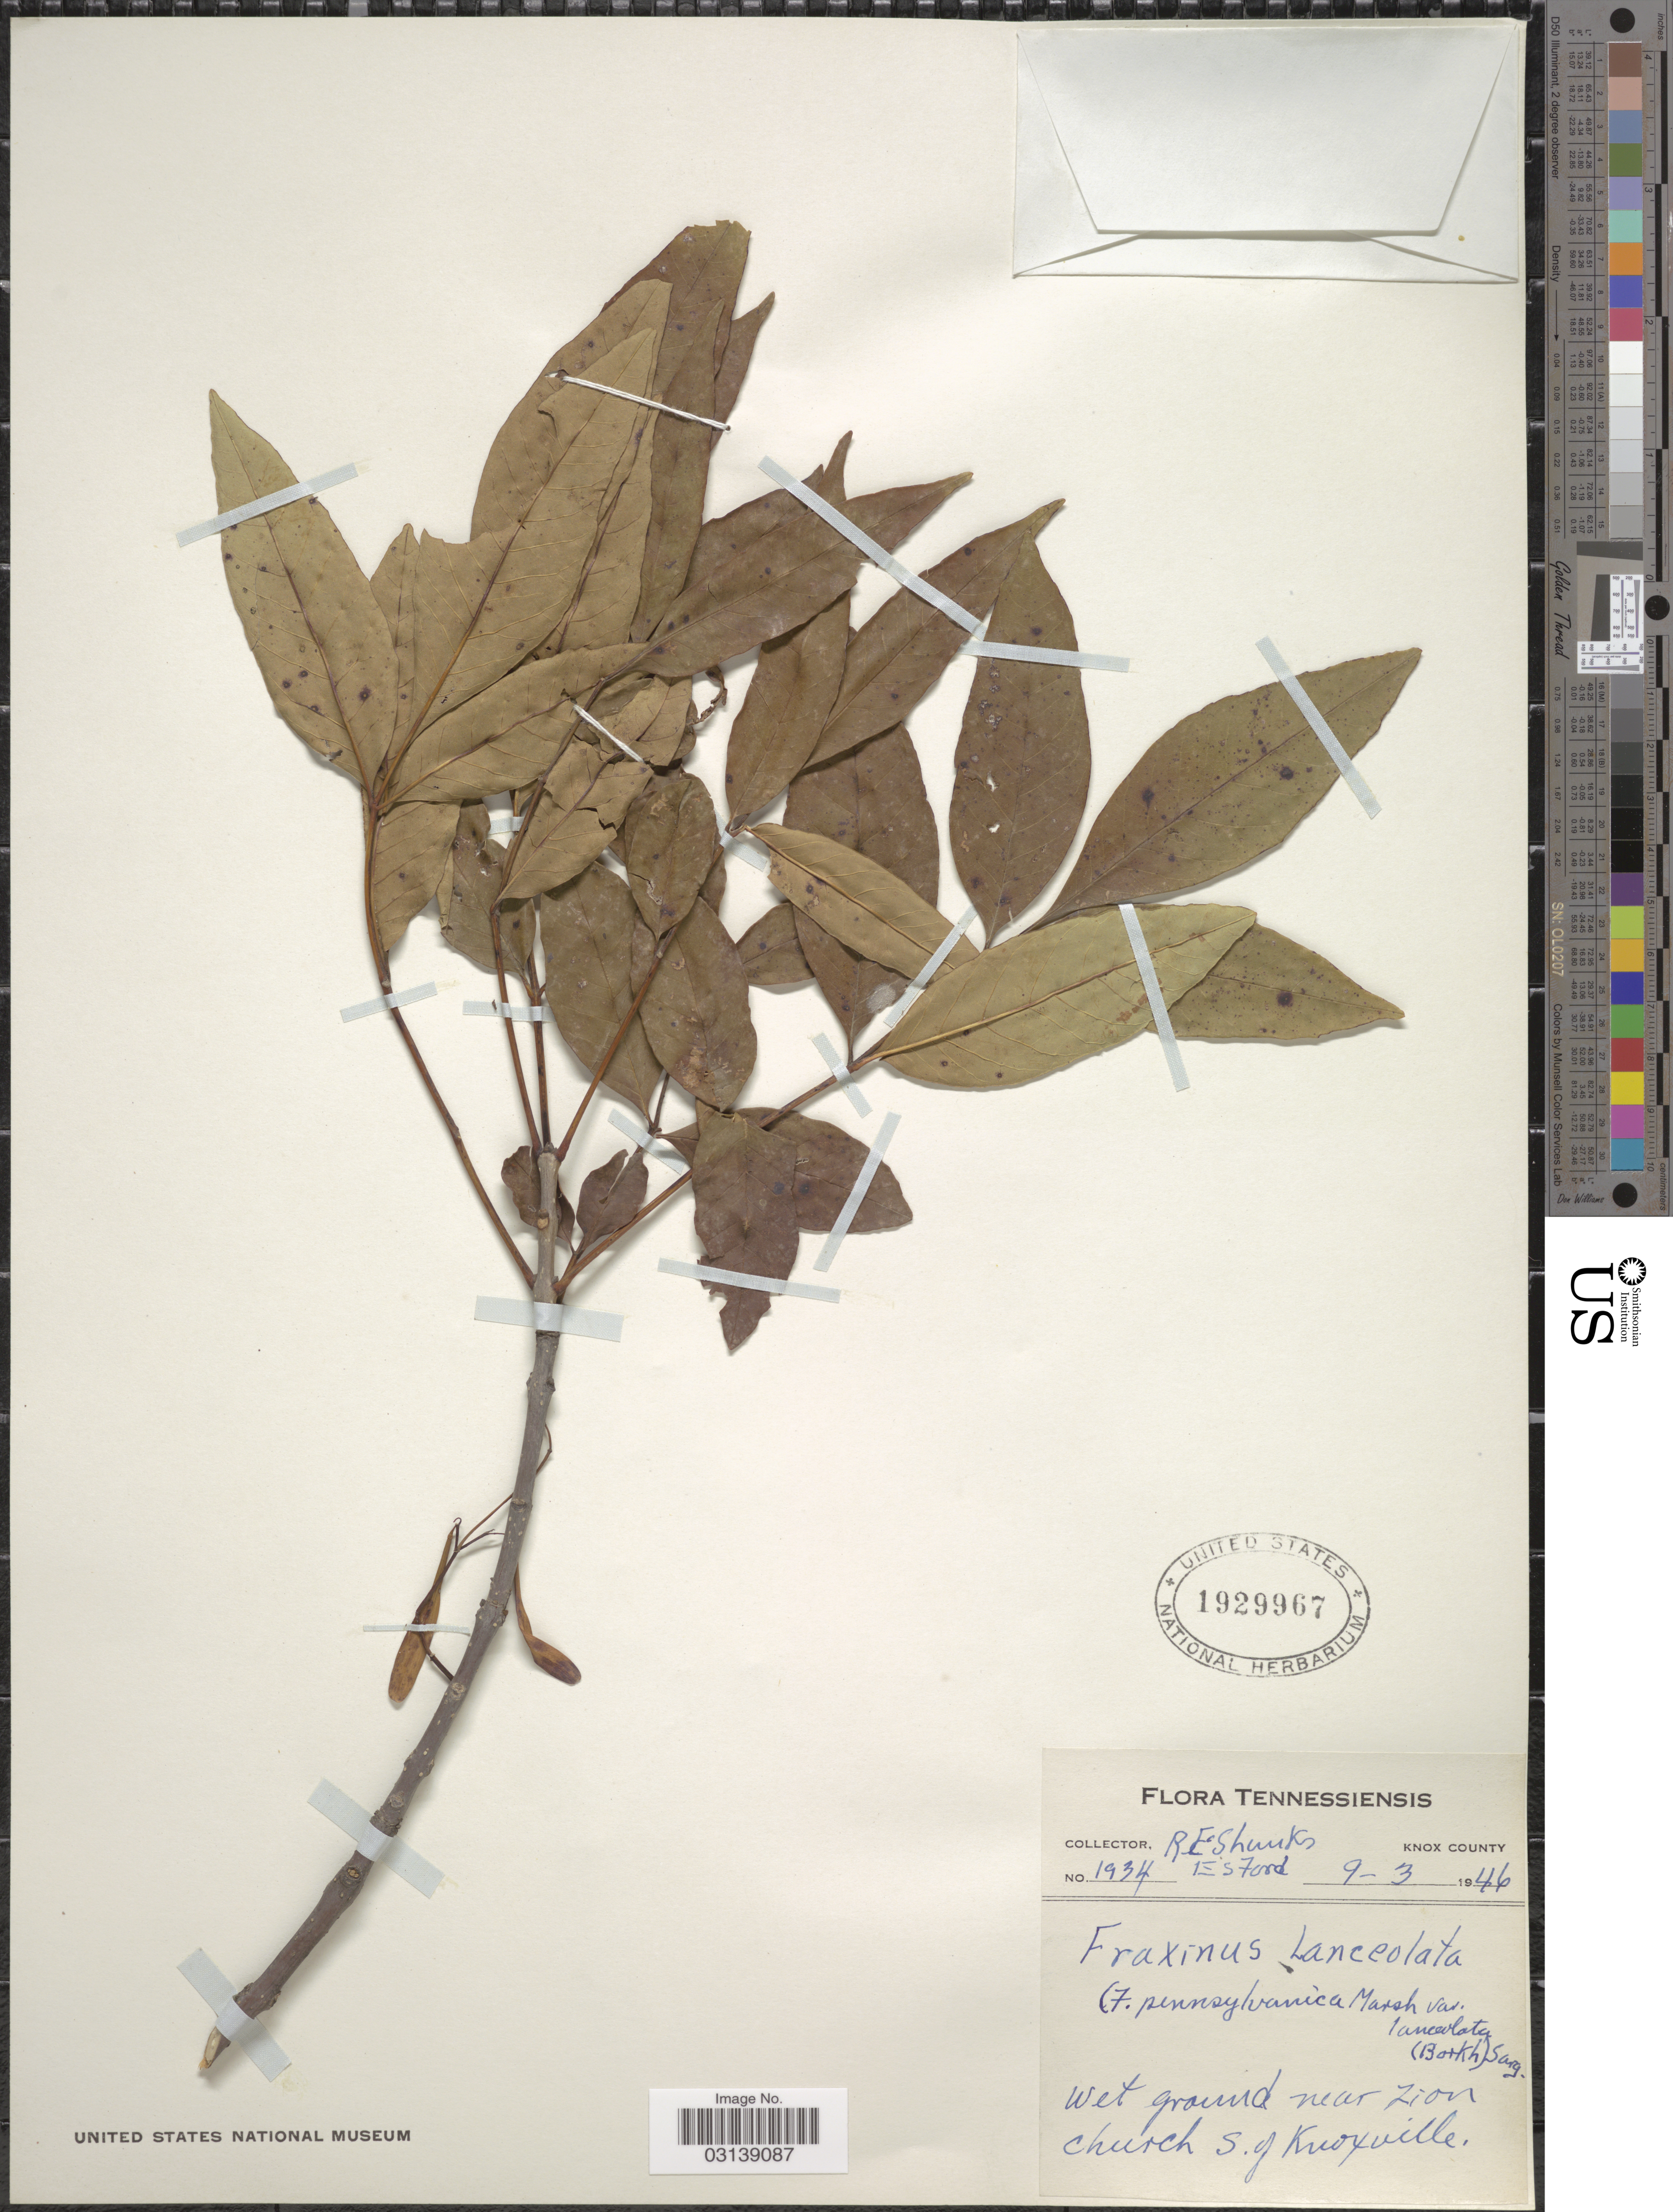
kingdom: Plantae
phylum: Tracheophyta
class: Magnoliopsida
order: Lamiales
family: Oleaceae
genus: Fraxinus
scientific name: Fraxinus pennsylvanica var. subintegerrima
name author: Marshall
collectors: R. Shunks & E. Ford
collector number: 1934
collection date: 1946-09-03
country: United States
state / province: Tennessee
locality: Knox County. Wet ground near Zion church S. of Knoxville.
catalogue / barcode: US 1929967